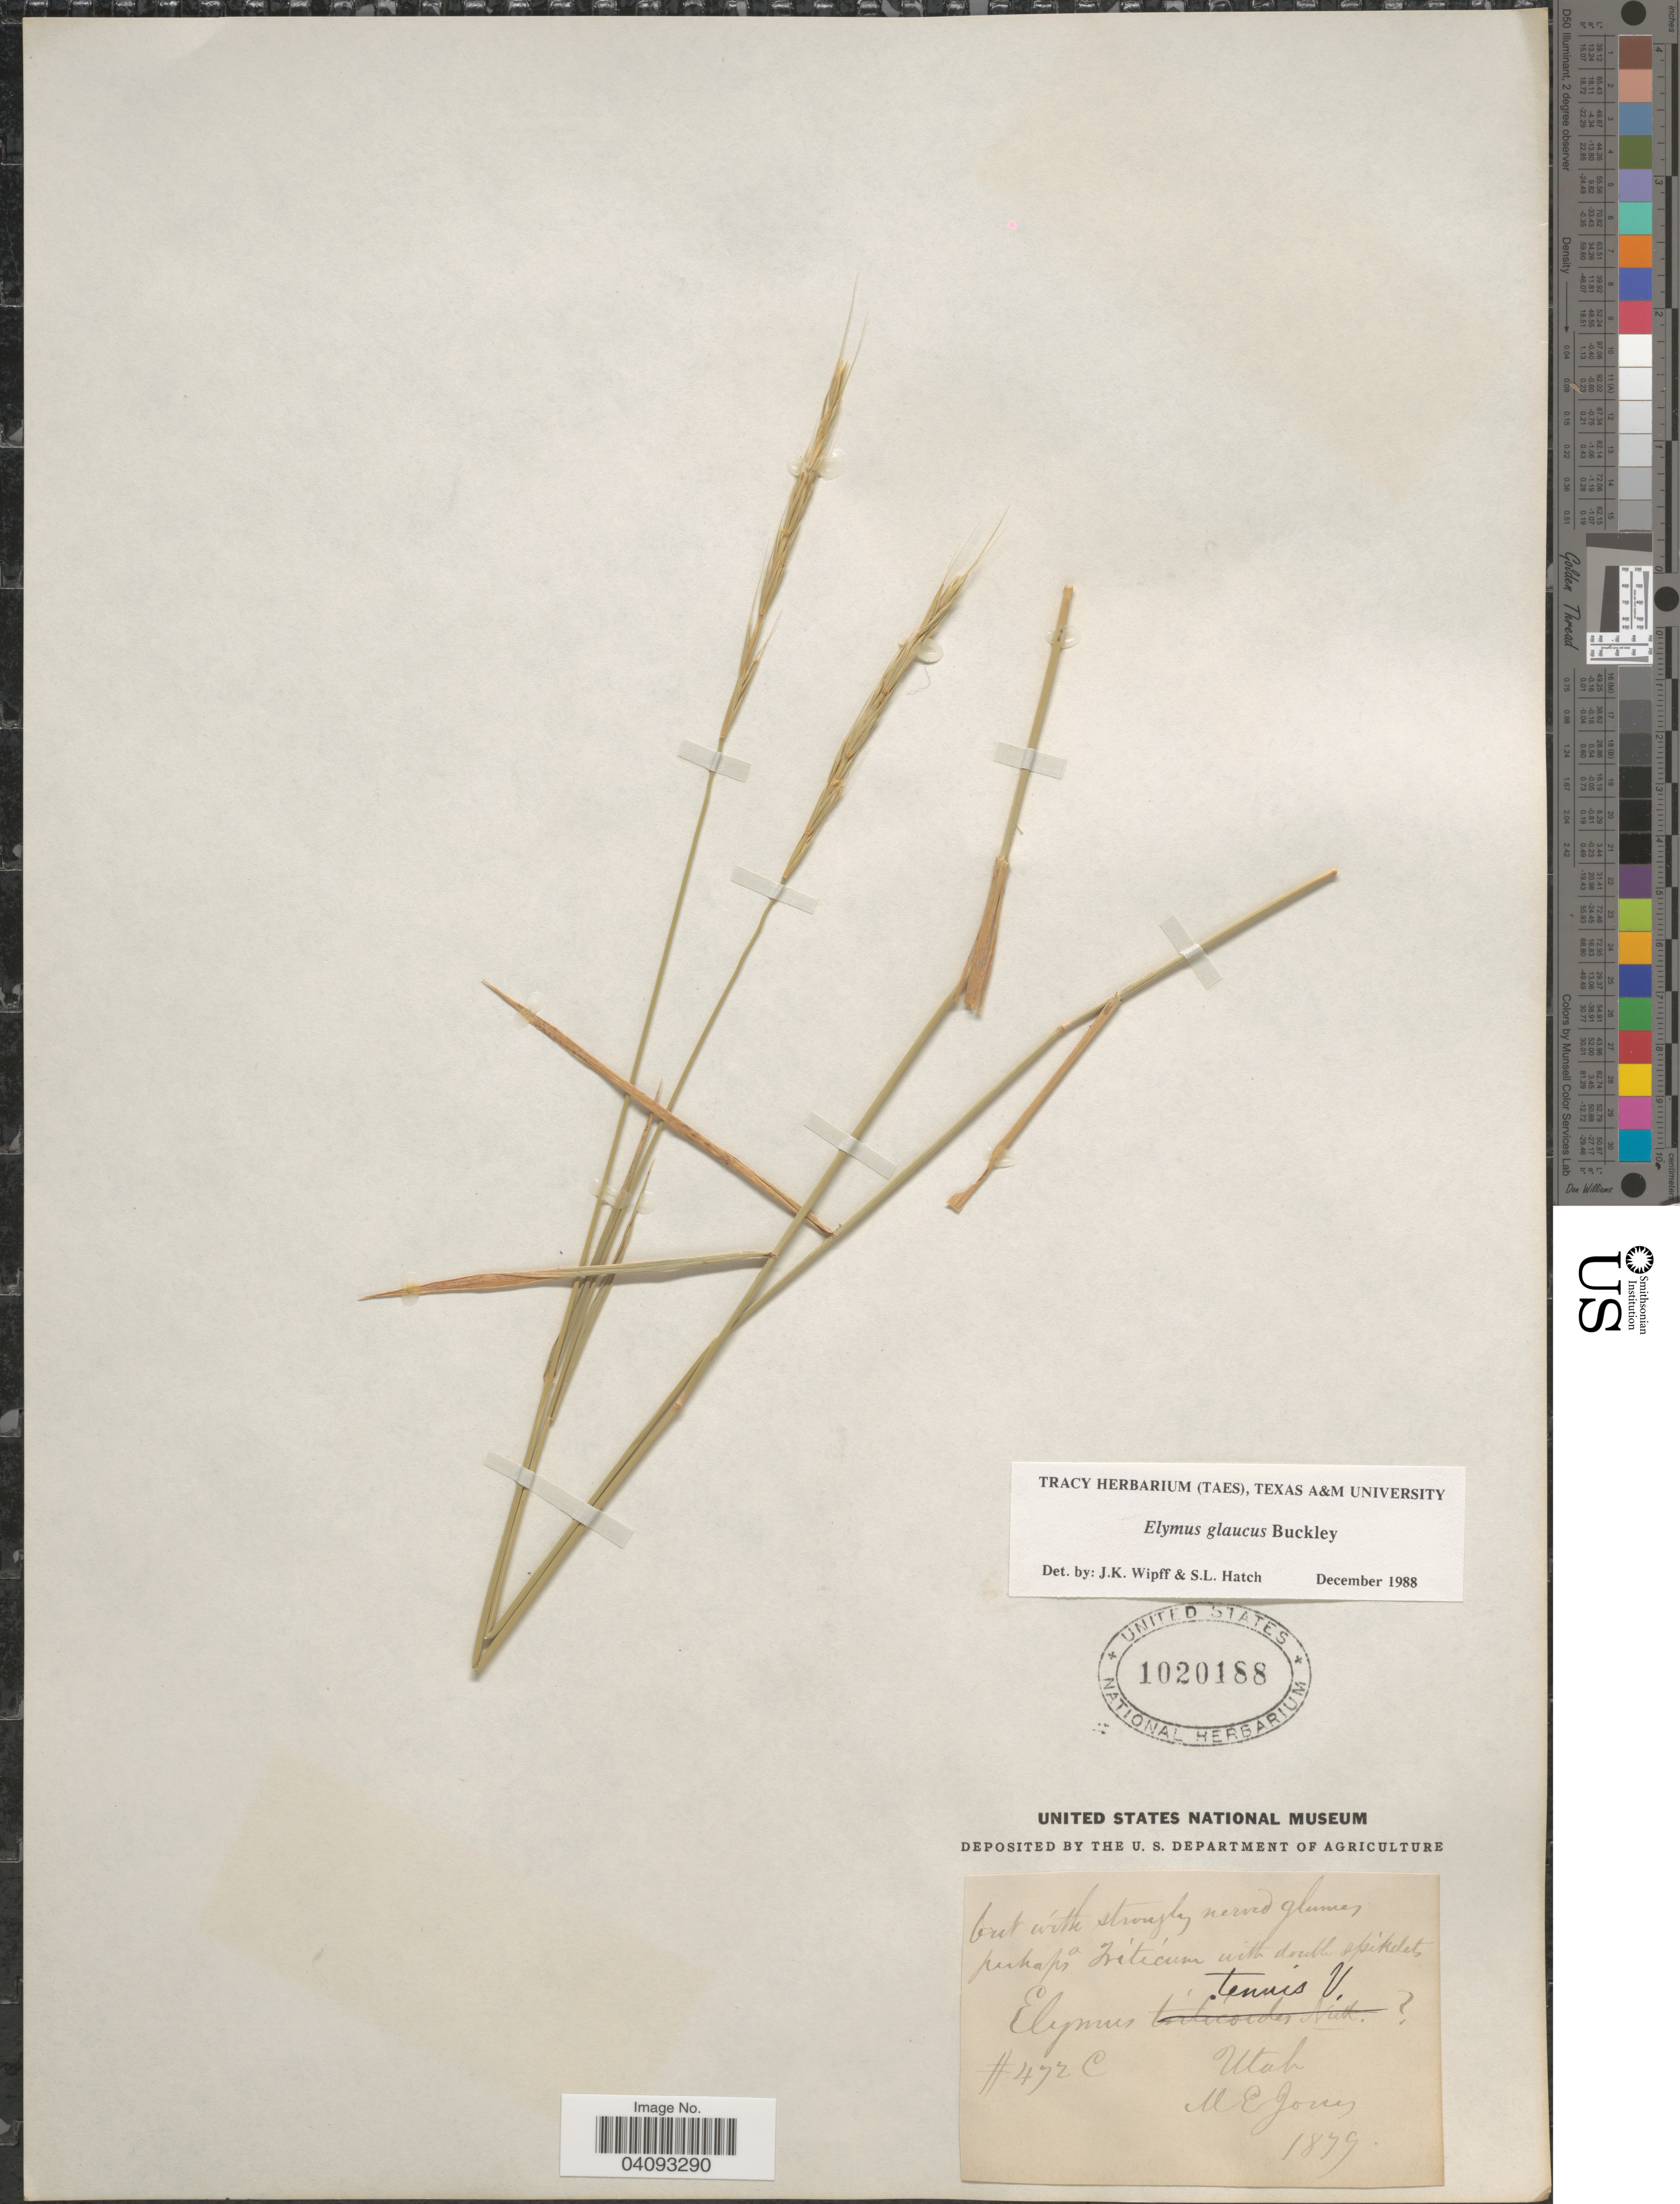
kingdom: Plantae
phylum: Tracheophyta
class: Liliopsida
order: Poales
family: Poaceae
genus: Elymus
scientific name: Elymus glaucus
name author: Buckley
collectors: M. E. Jones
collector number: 472C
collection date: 1879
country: United States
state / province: Utah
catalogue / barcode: US 1020188